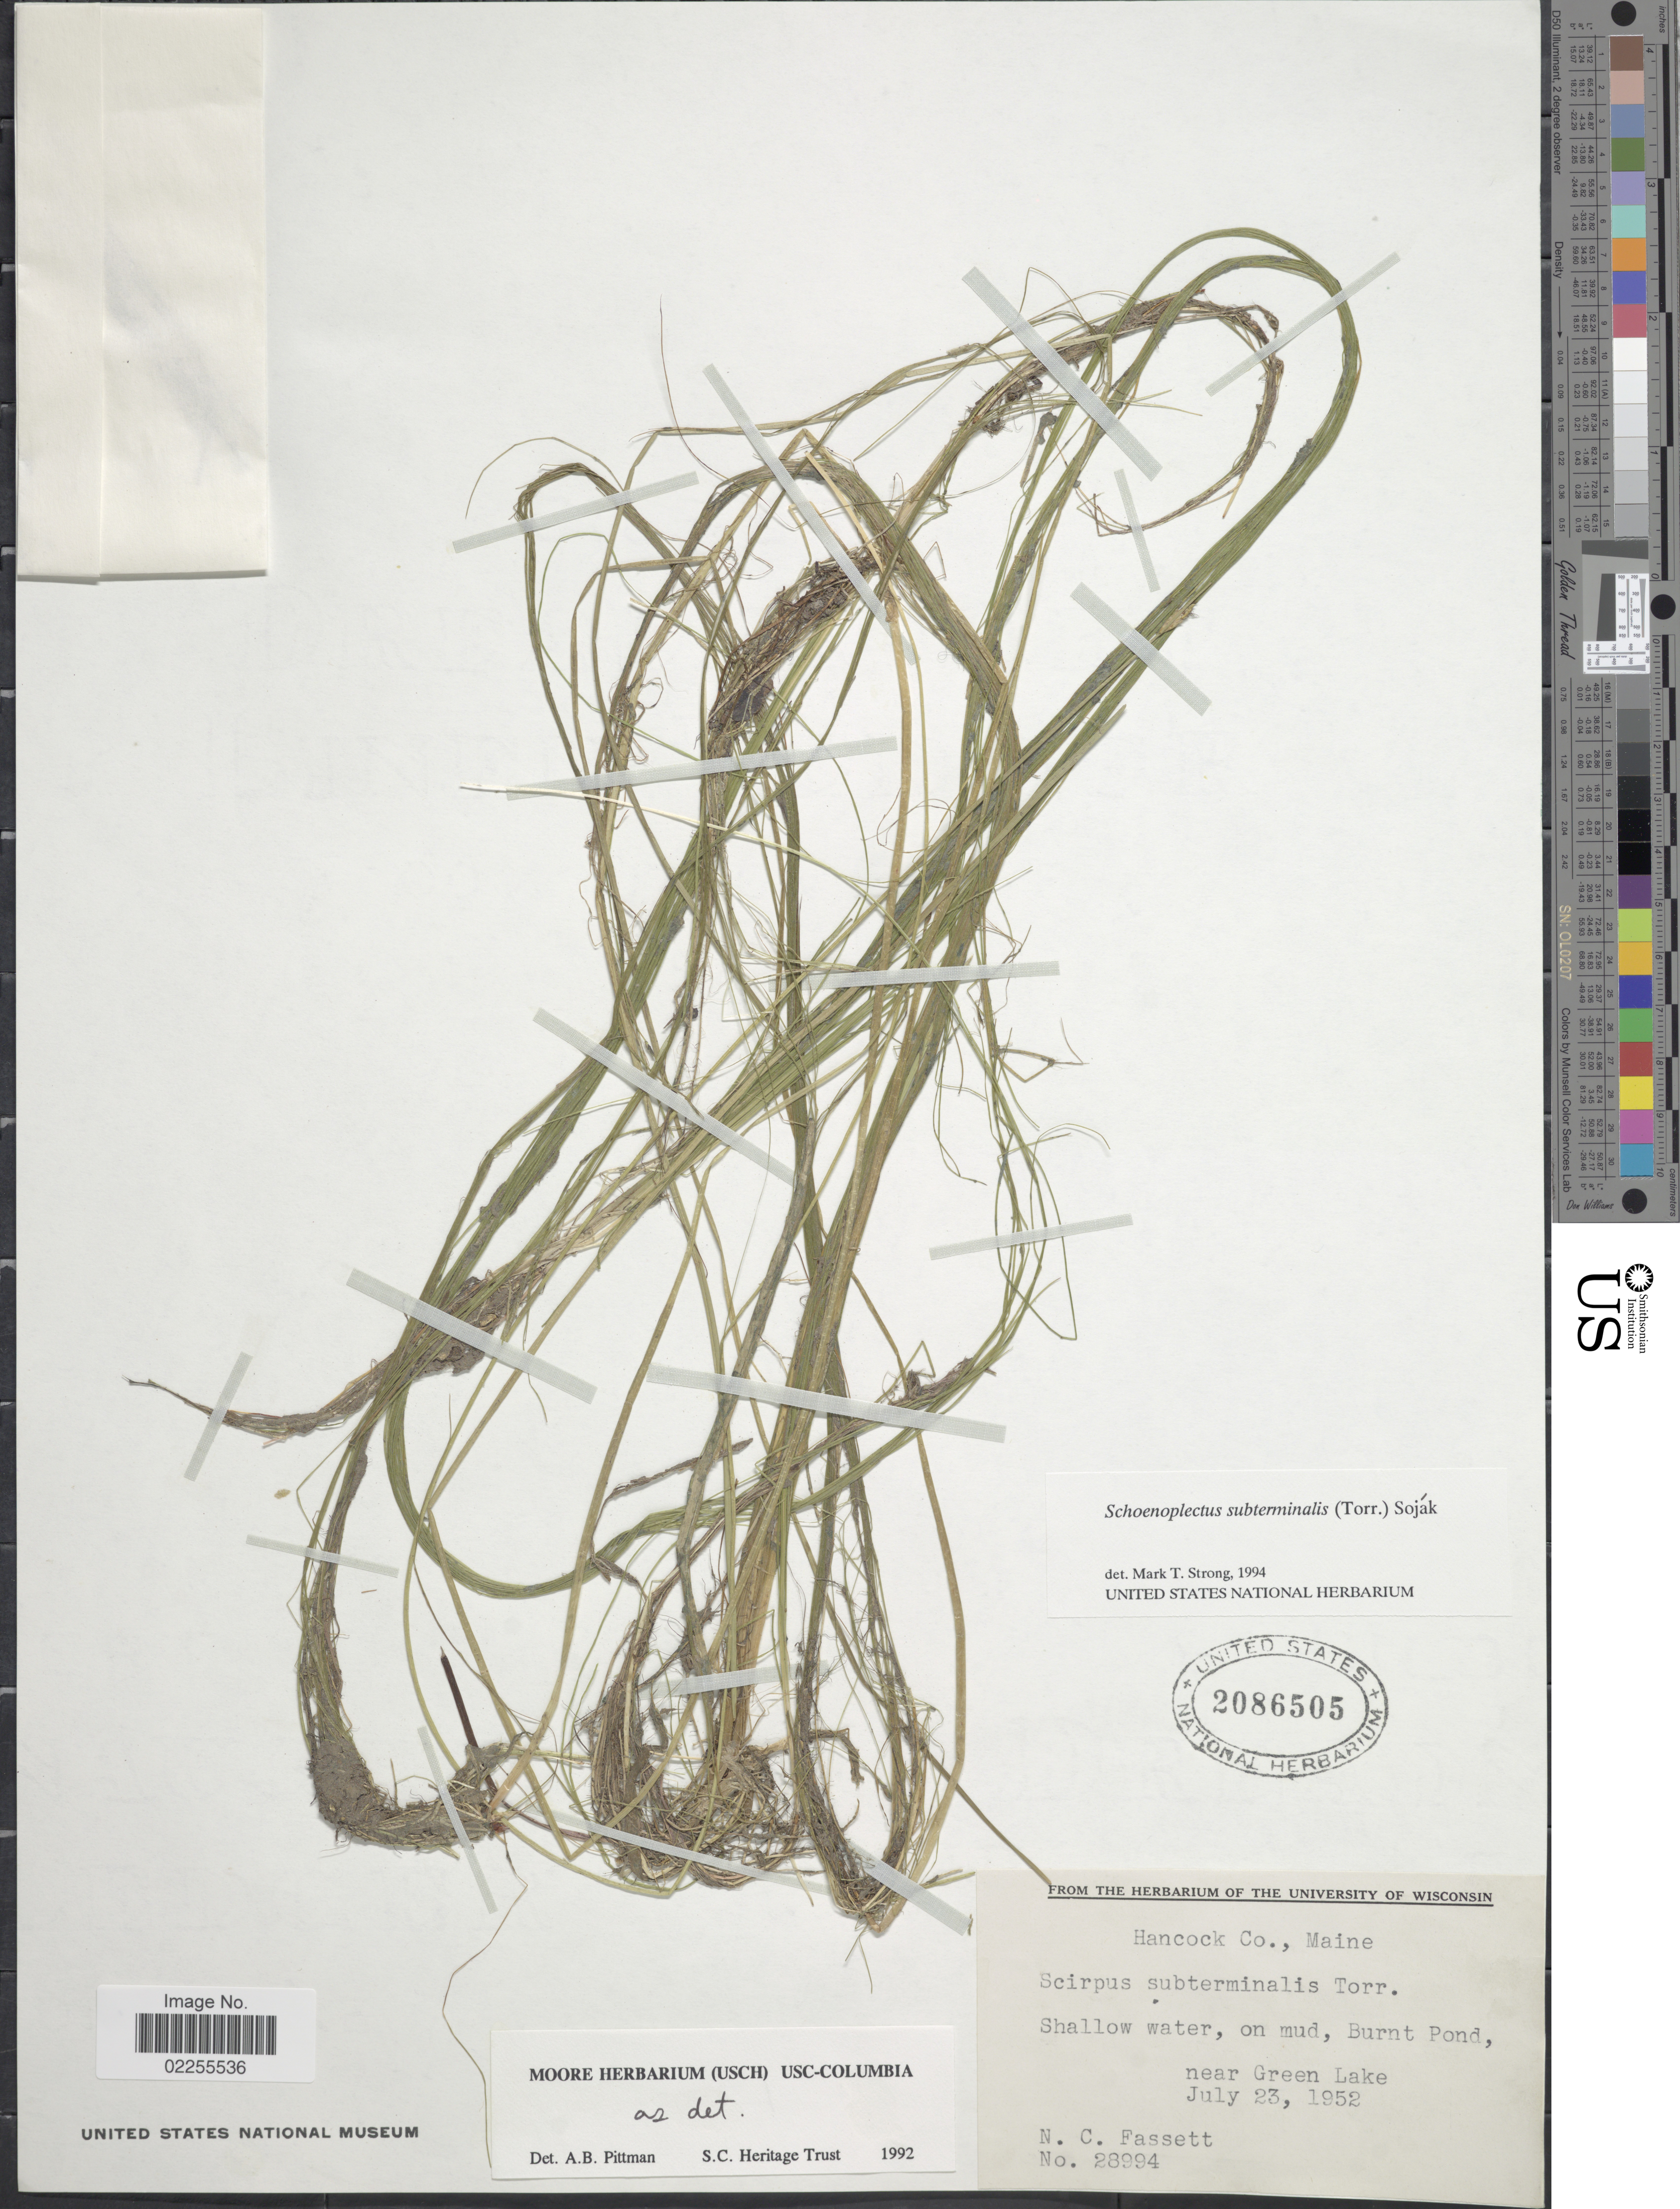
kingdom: Plantae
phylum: Tracheophyta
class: Liliopsida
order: Poales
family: Cyperaceae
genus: Schoenoplectus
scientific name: Schoenoplectus subterminalis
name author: (Torr.) Soják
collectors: N. C. Fassett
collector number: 28994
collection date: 1952-07-23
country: United States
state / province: Maine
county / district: Hancock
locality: Hancock Co., shallow water, on mud, Burnt Pond, near Green Lake.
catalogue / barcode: US 2086505